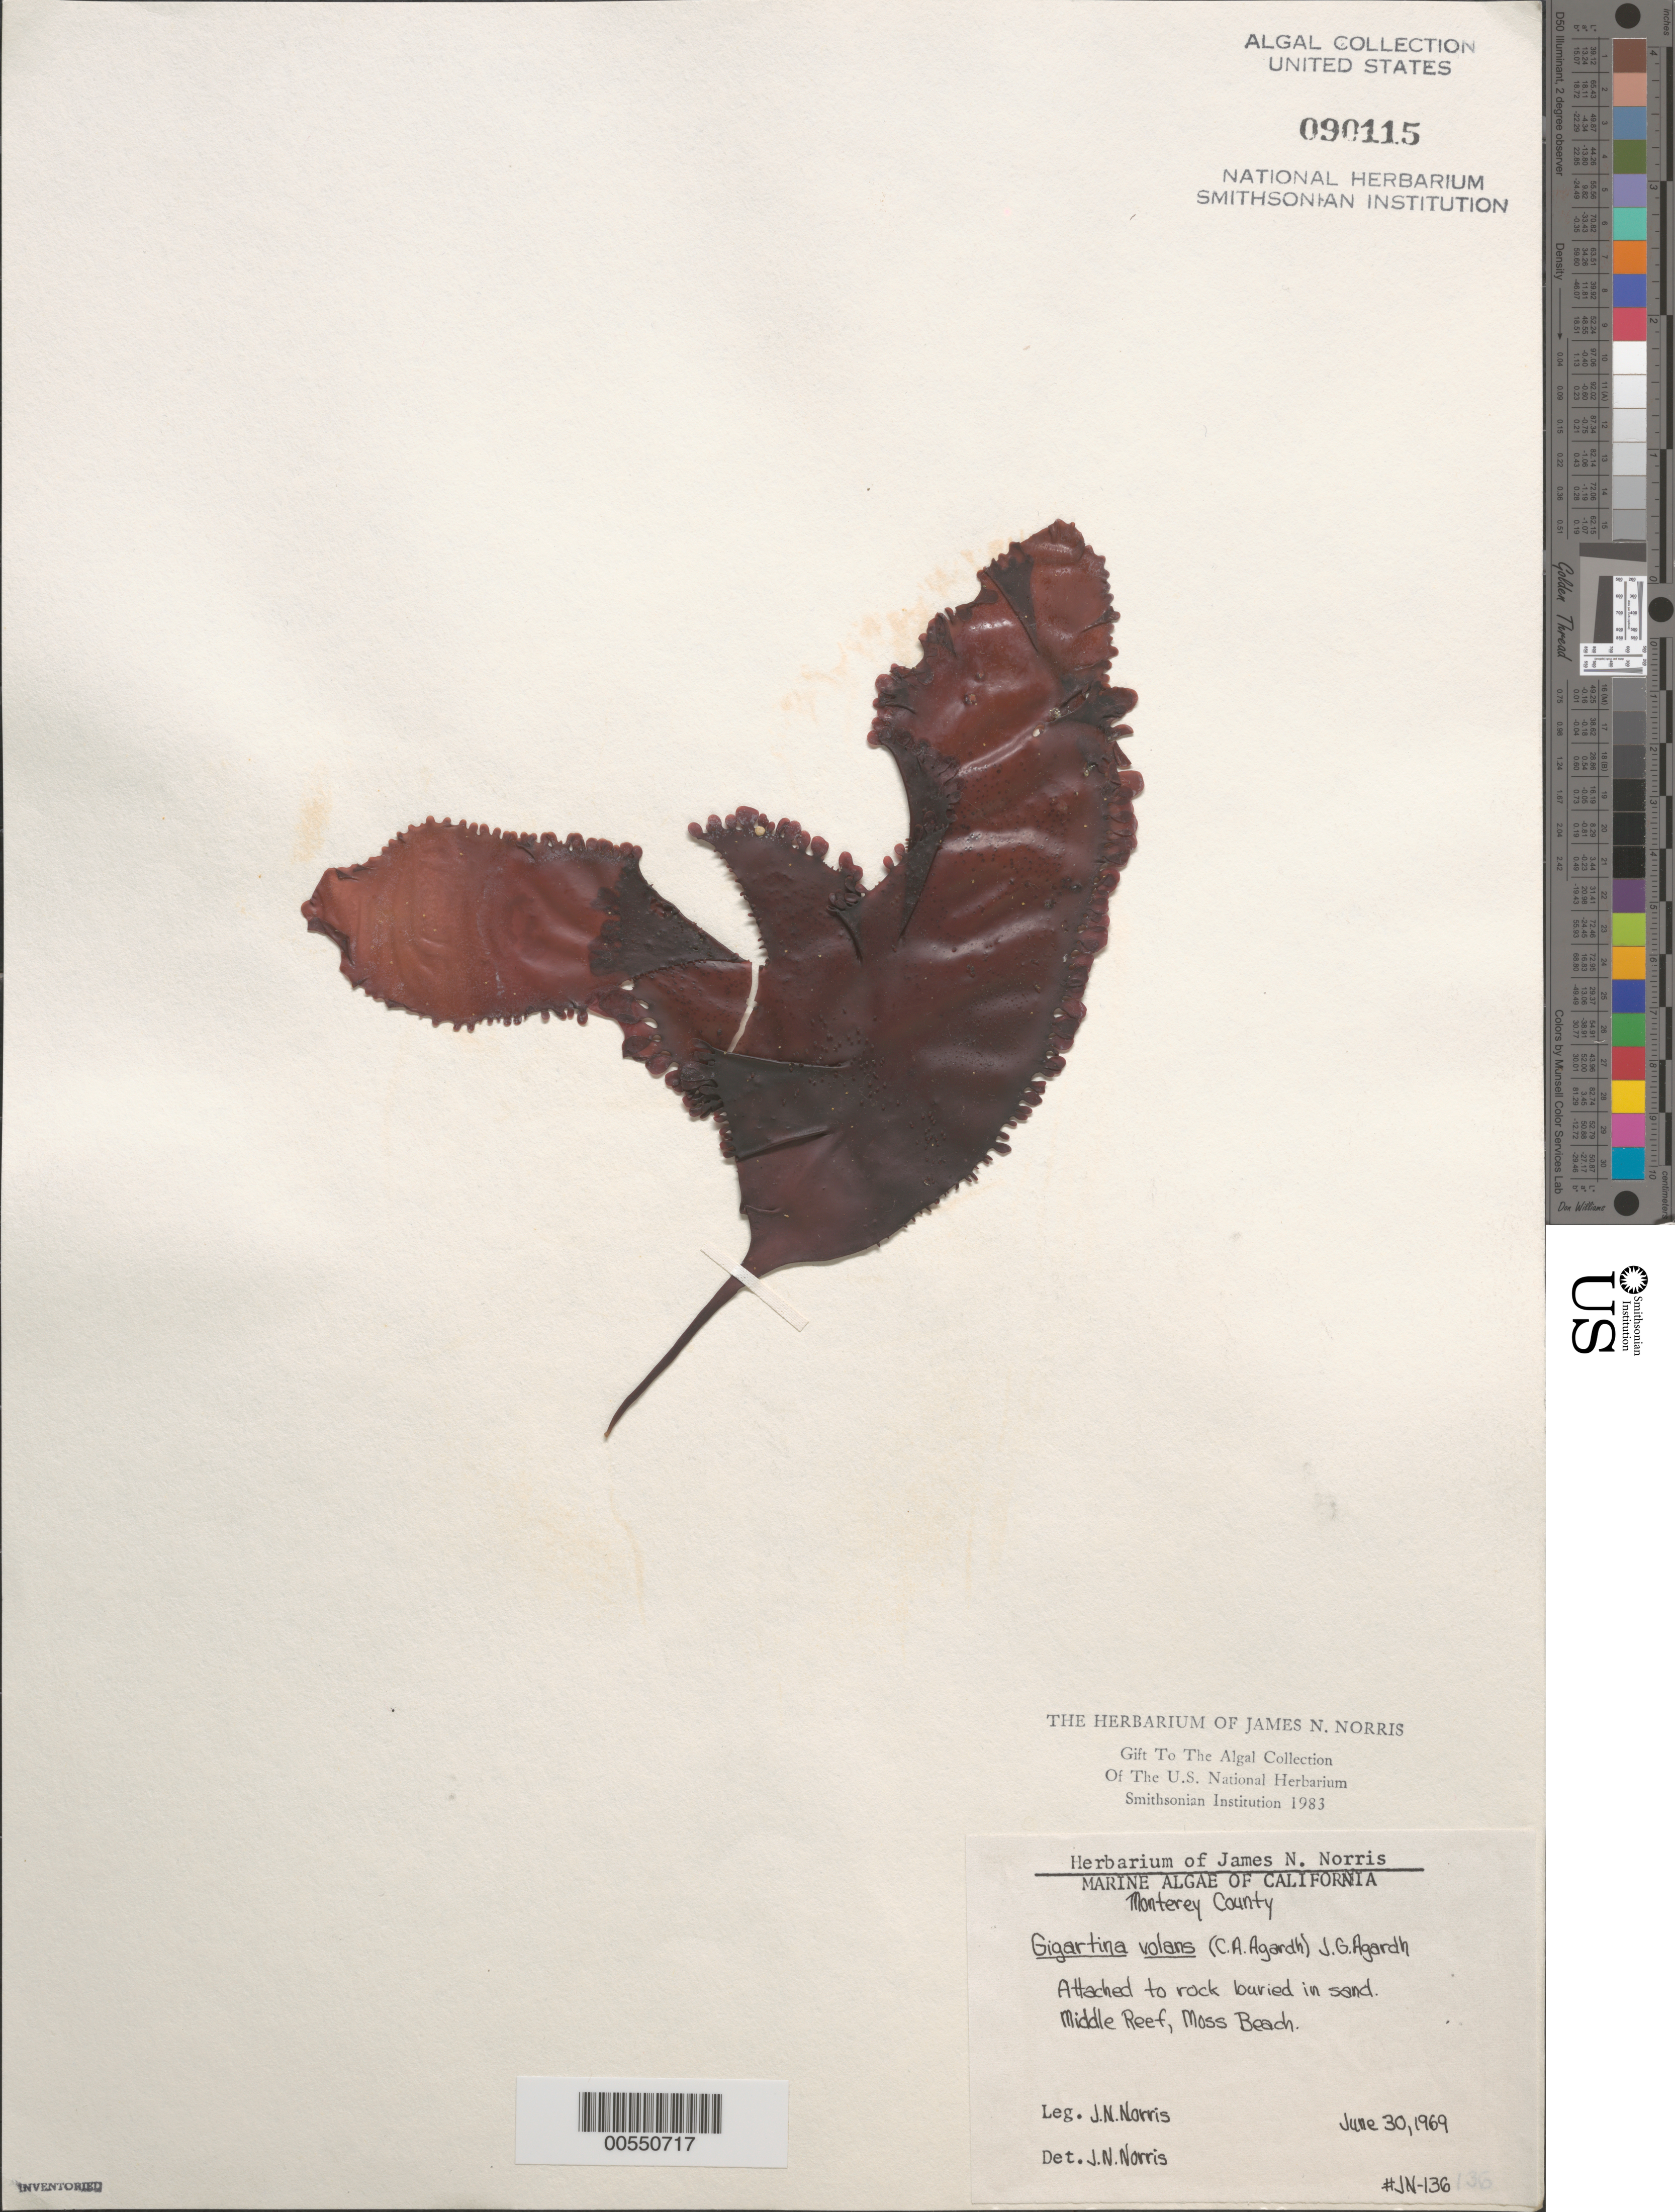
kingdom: Plantae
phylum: Rhodophyta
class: Florideophyceae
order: Gigartinales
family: Gigartinaceae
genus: Mazzaella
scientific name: Mazzaella volans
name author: (C. Agardh) Fredericq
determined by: Algae name updating Project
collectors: J. N. Norris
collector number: JN-137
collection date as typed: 30 Jun 1969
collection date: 1969-06-30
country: United States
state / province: California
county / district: Monterey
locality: Middle Reef of Moss Beach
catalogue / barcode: US 90115